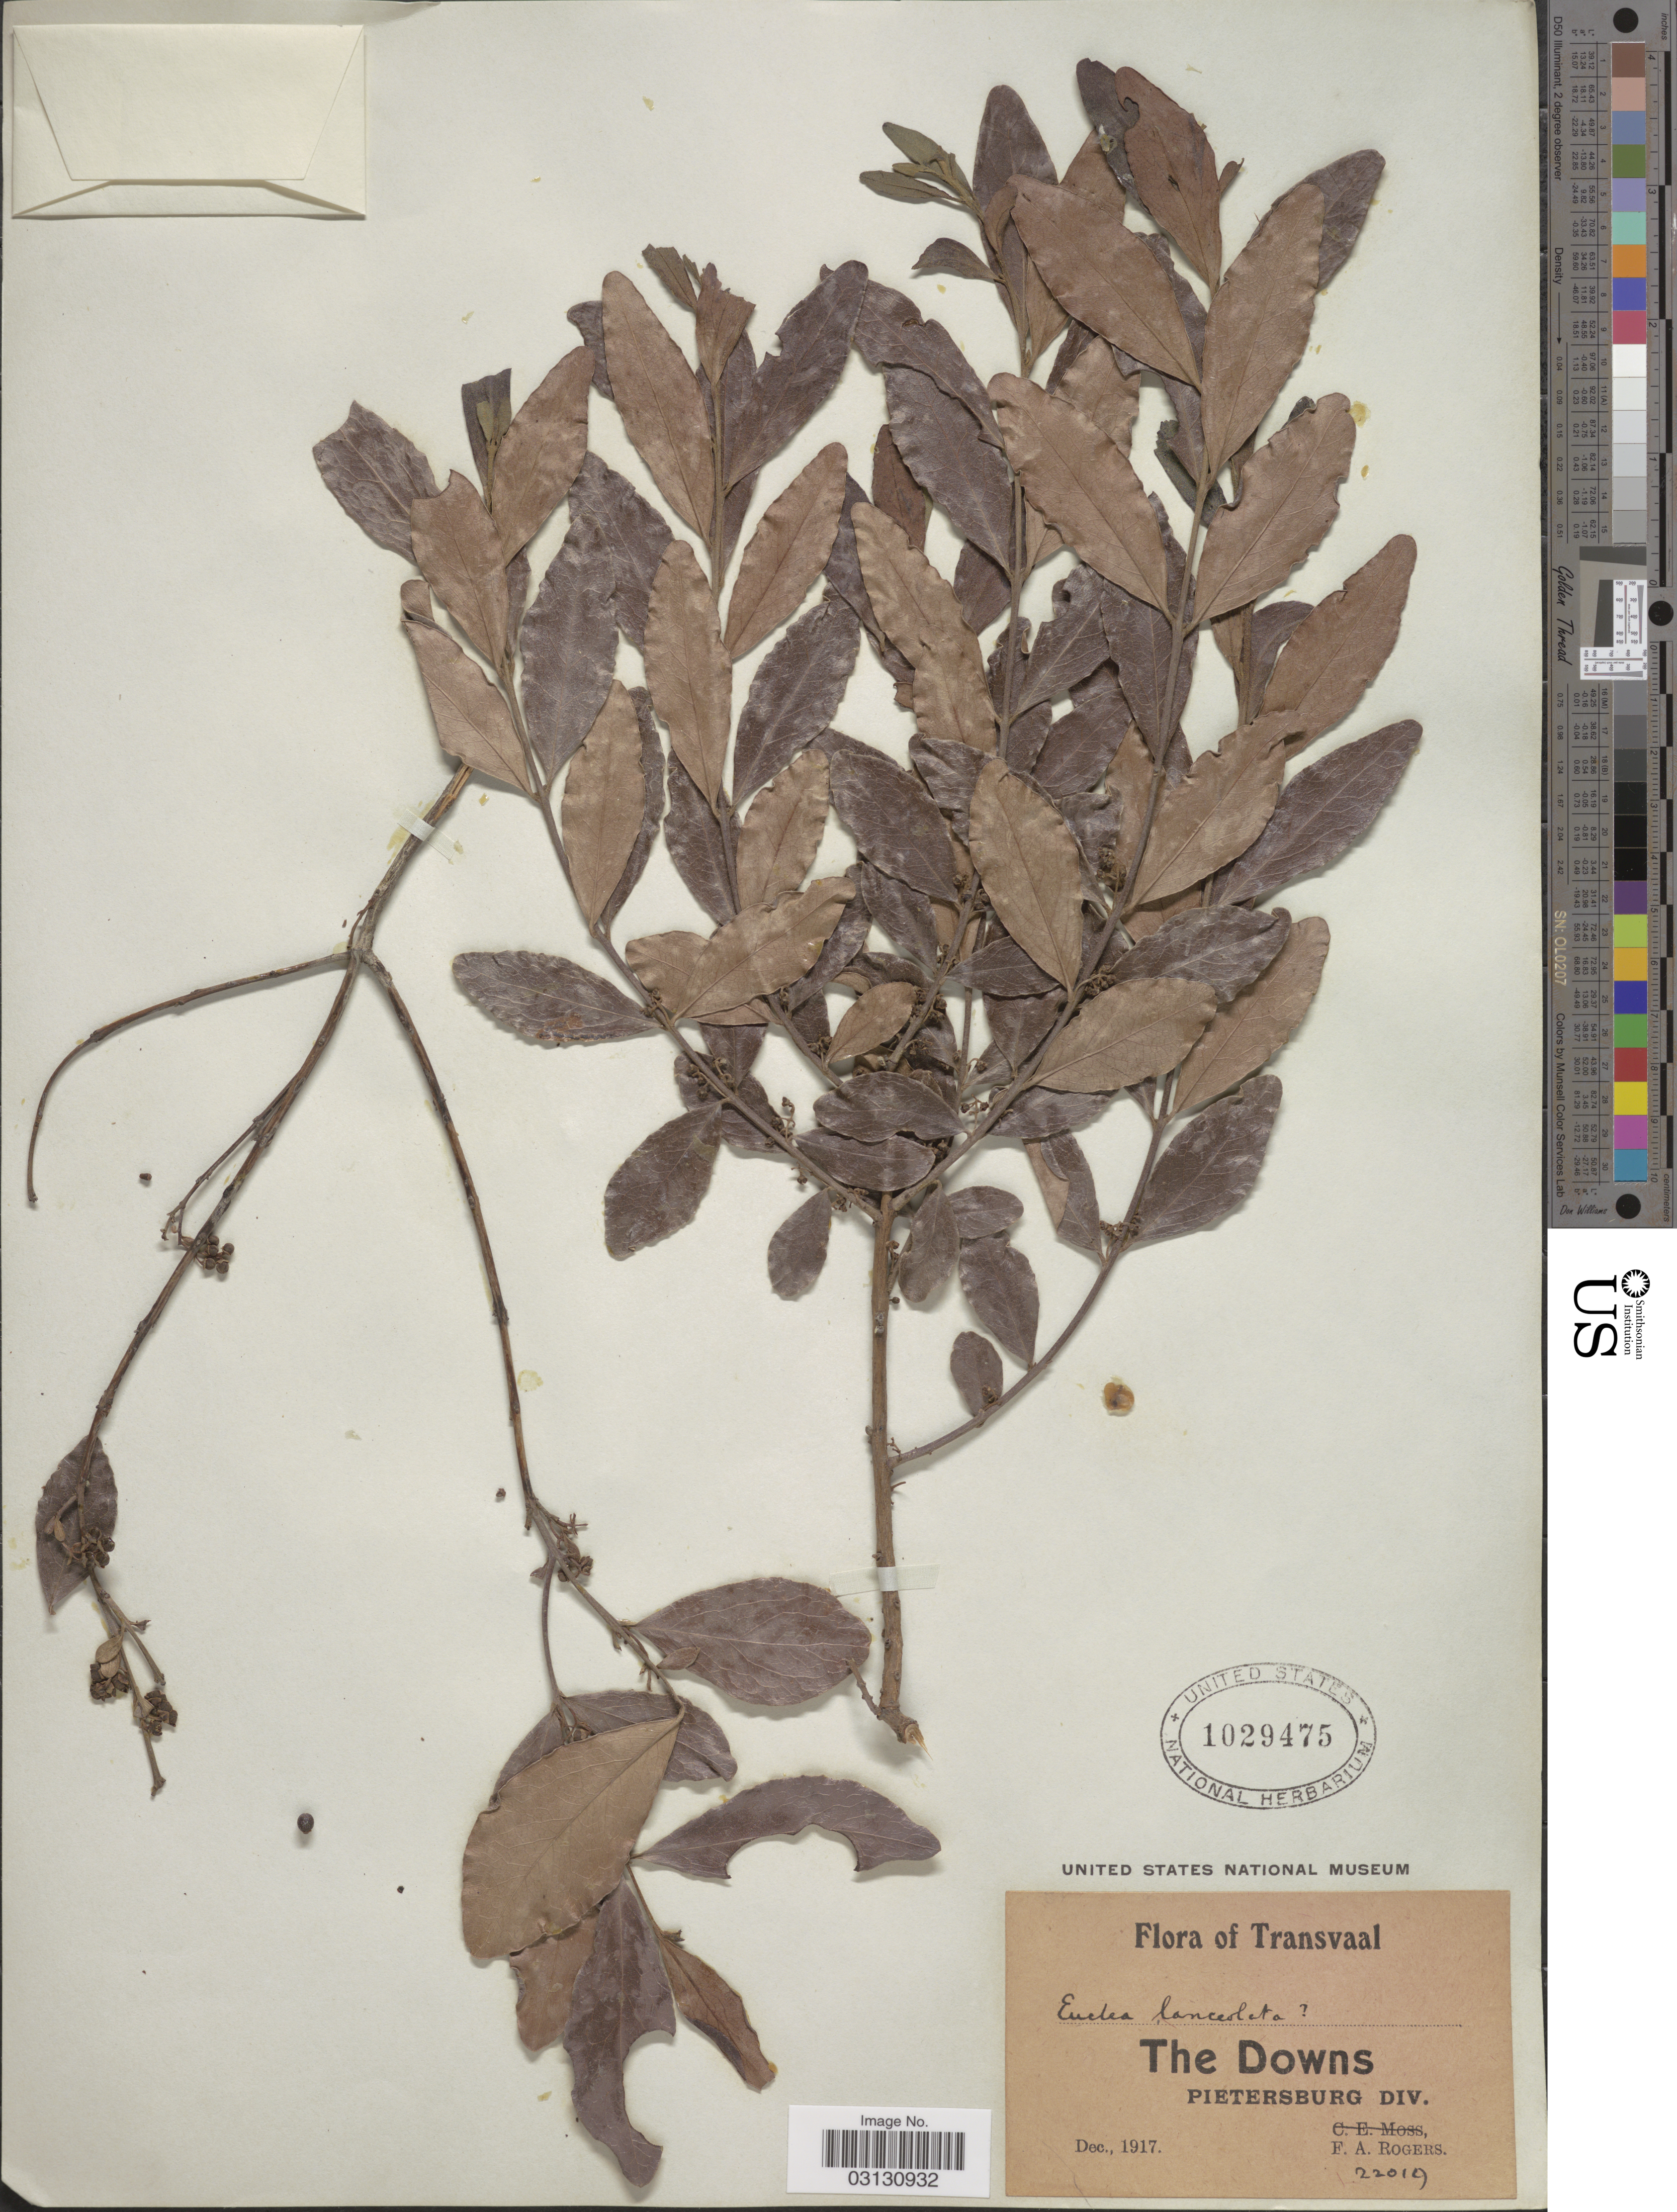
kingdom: Plantae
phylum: Tracheophyta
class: Magnoliopsida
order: Ericales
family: Ebenaceae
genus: Euclea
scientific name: Euclea lanceolata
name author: E. Mey. ex A. DC.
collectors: F. A. Rogers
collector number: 22019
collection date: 1917-12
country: South Africa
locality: Transvaal, The Downs, Pietersburg Div.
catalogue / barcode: US 1029475